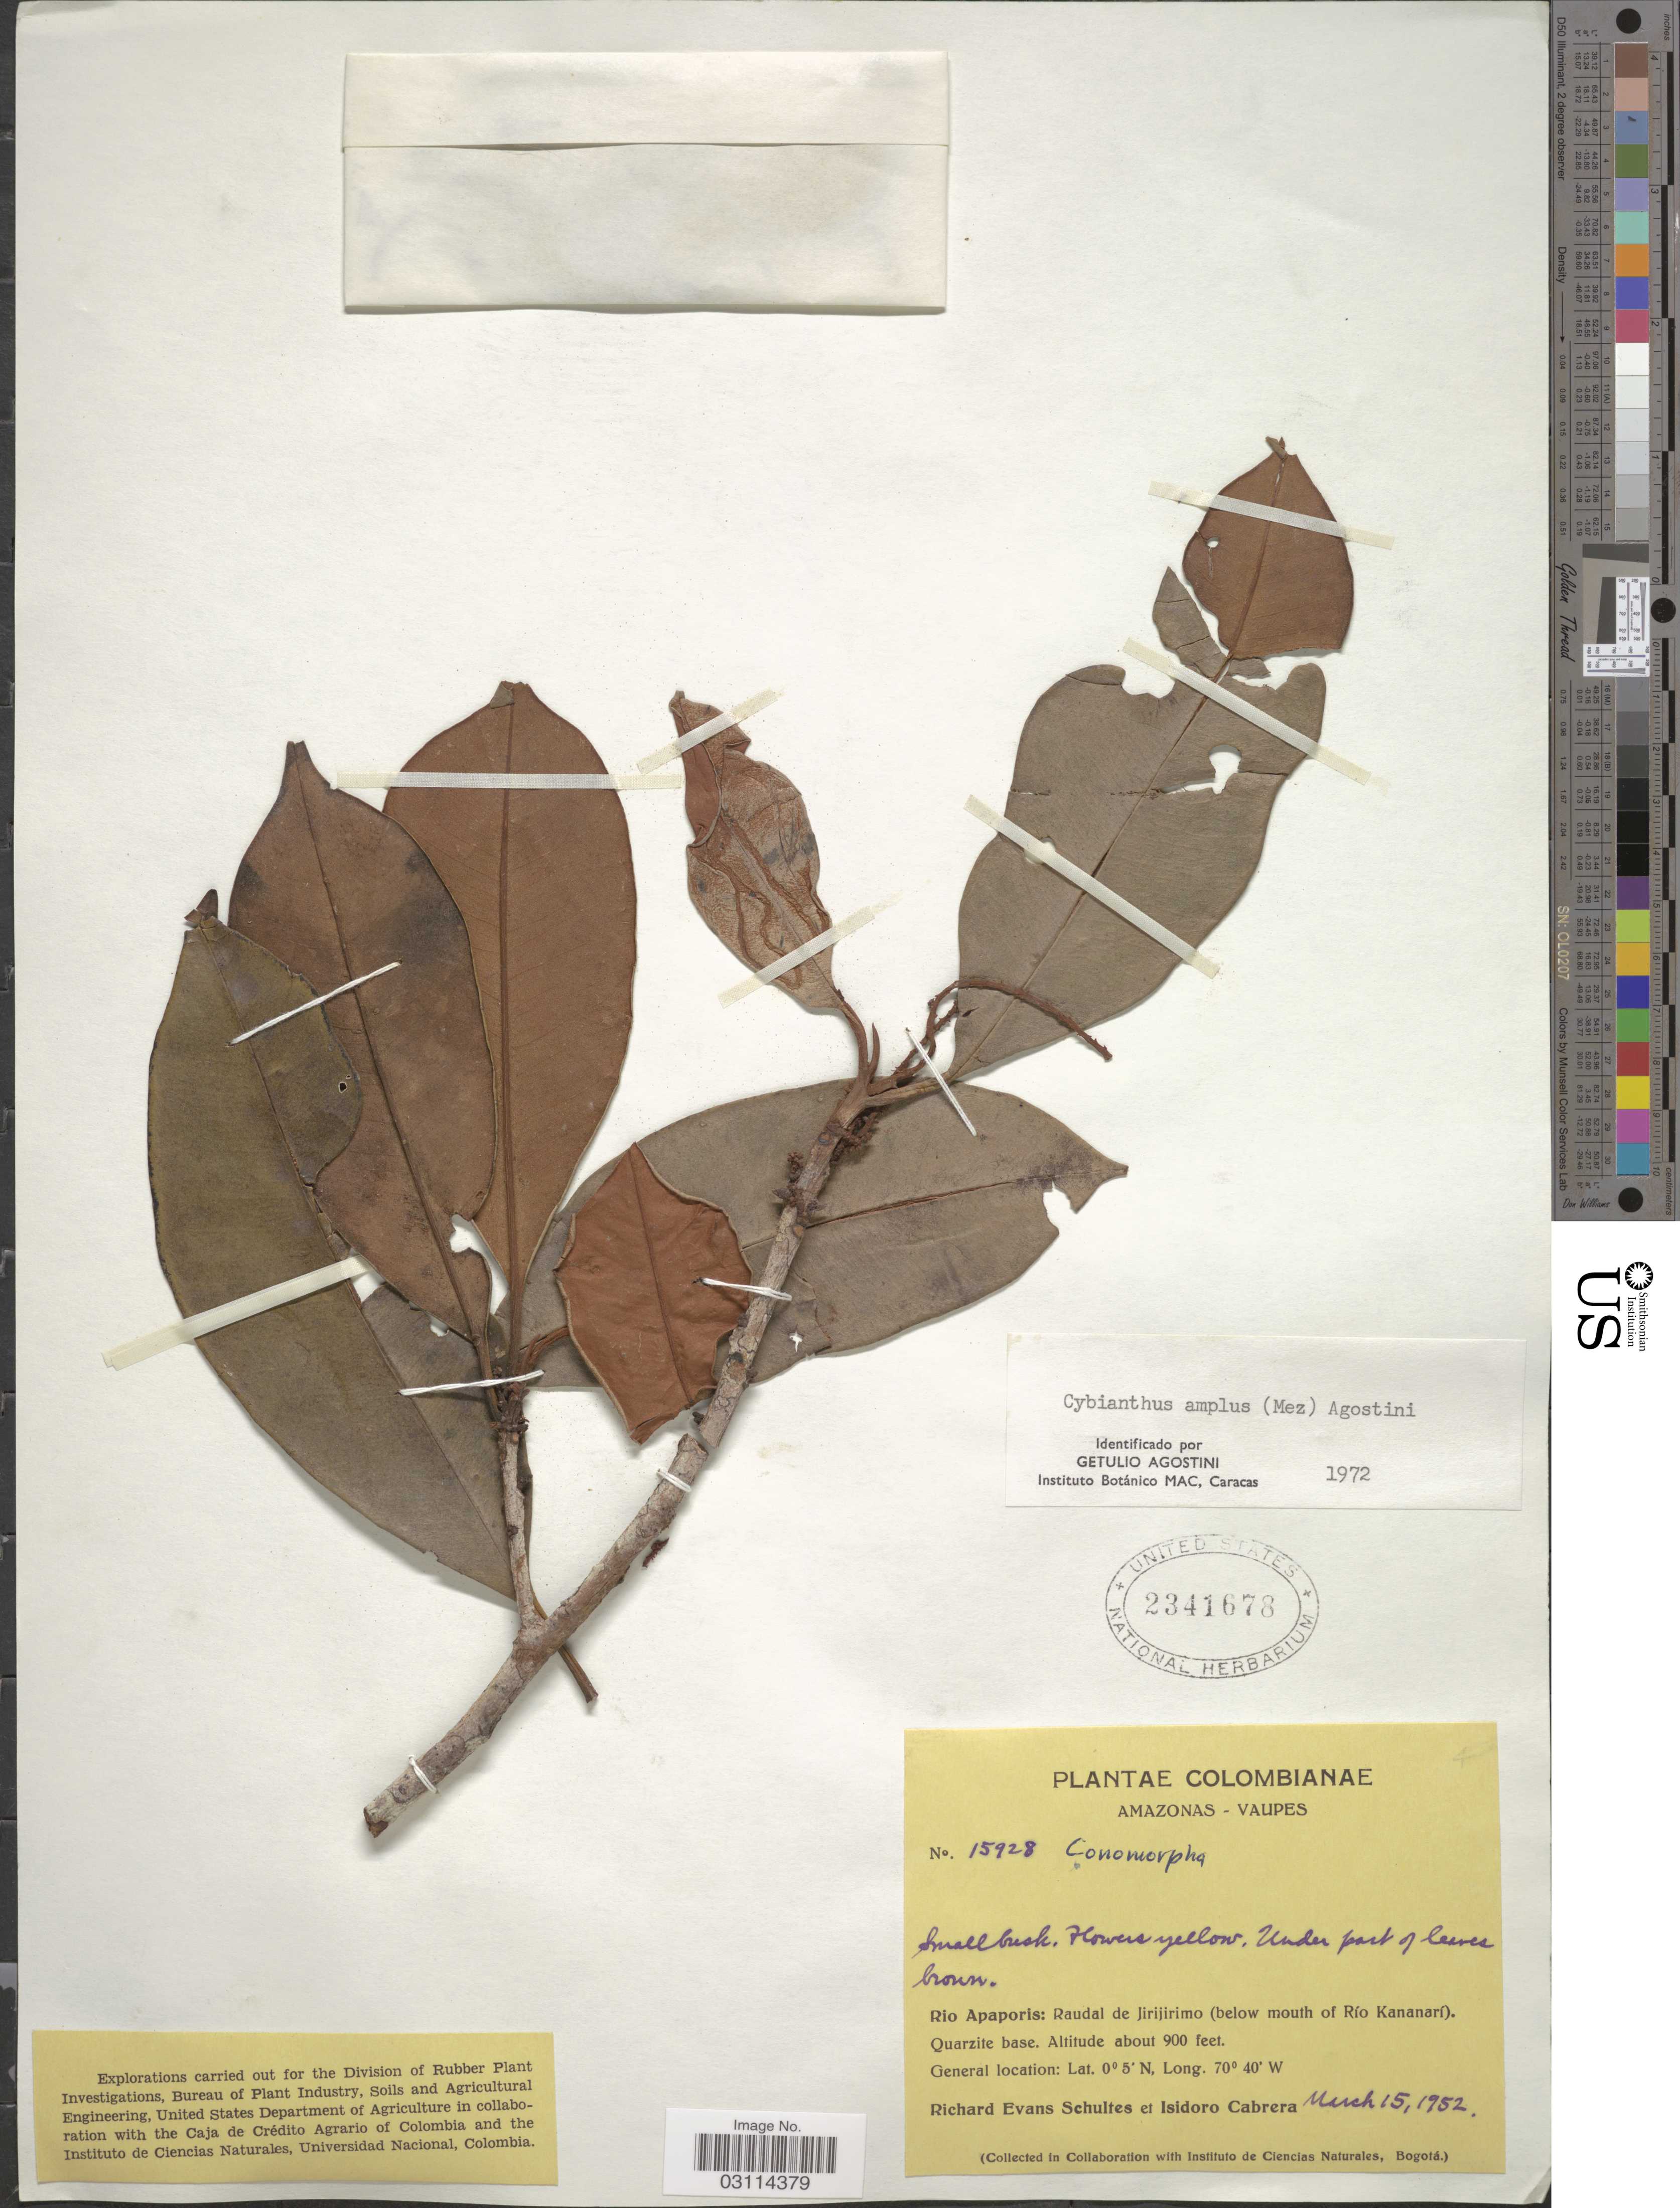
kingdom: Plantae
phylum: Tracheophyta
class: Magnoliopsida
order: Ericales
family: Primulaceae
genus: Cybianthus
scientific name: Cybianthus amplus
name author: (Mez) G. Agostini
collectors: R. E. Schultes & I. Cabrera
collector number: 15928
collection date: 1952-03-15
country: Colombia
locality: Amazonas-Vaupés. Río Apaporis: Raudal de Jirijirimo (below mouth of Río Kananarí).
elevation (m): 274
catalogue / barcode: US 2341678